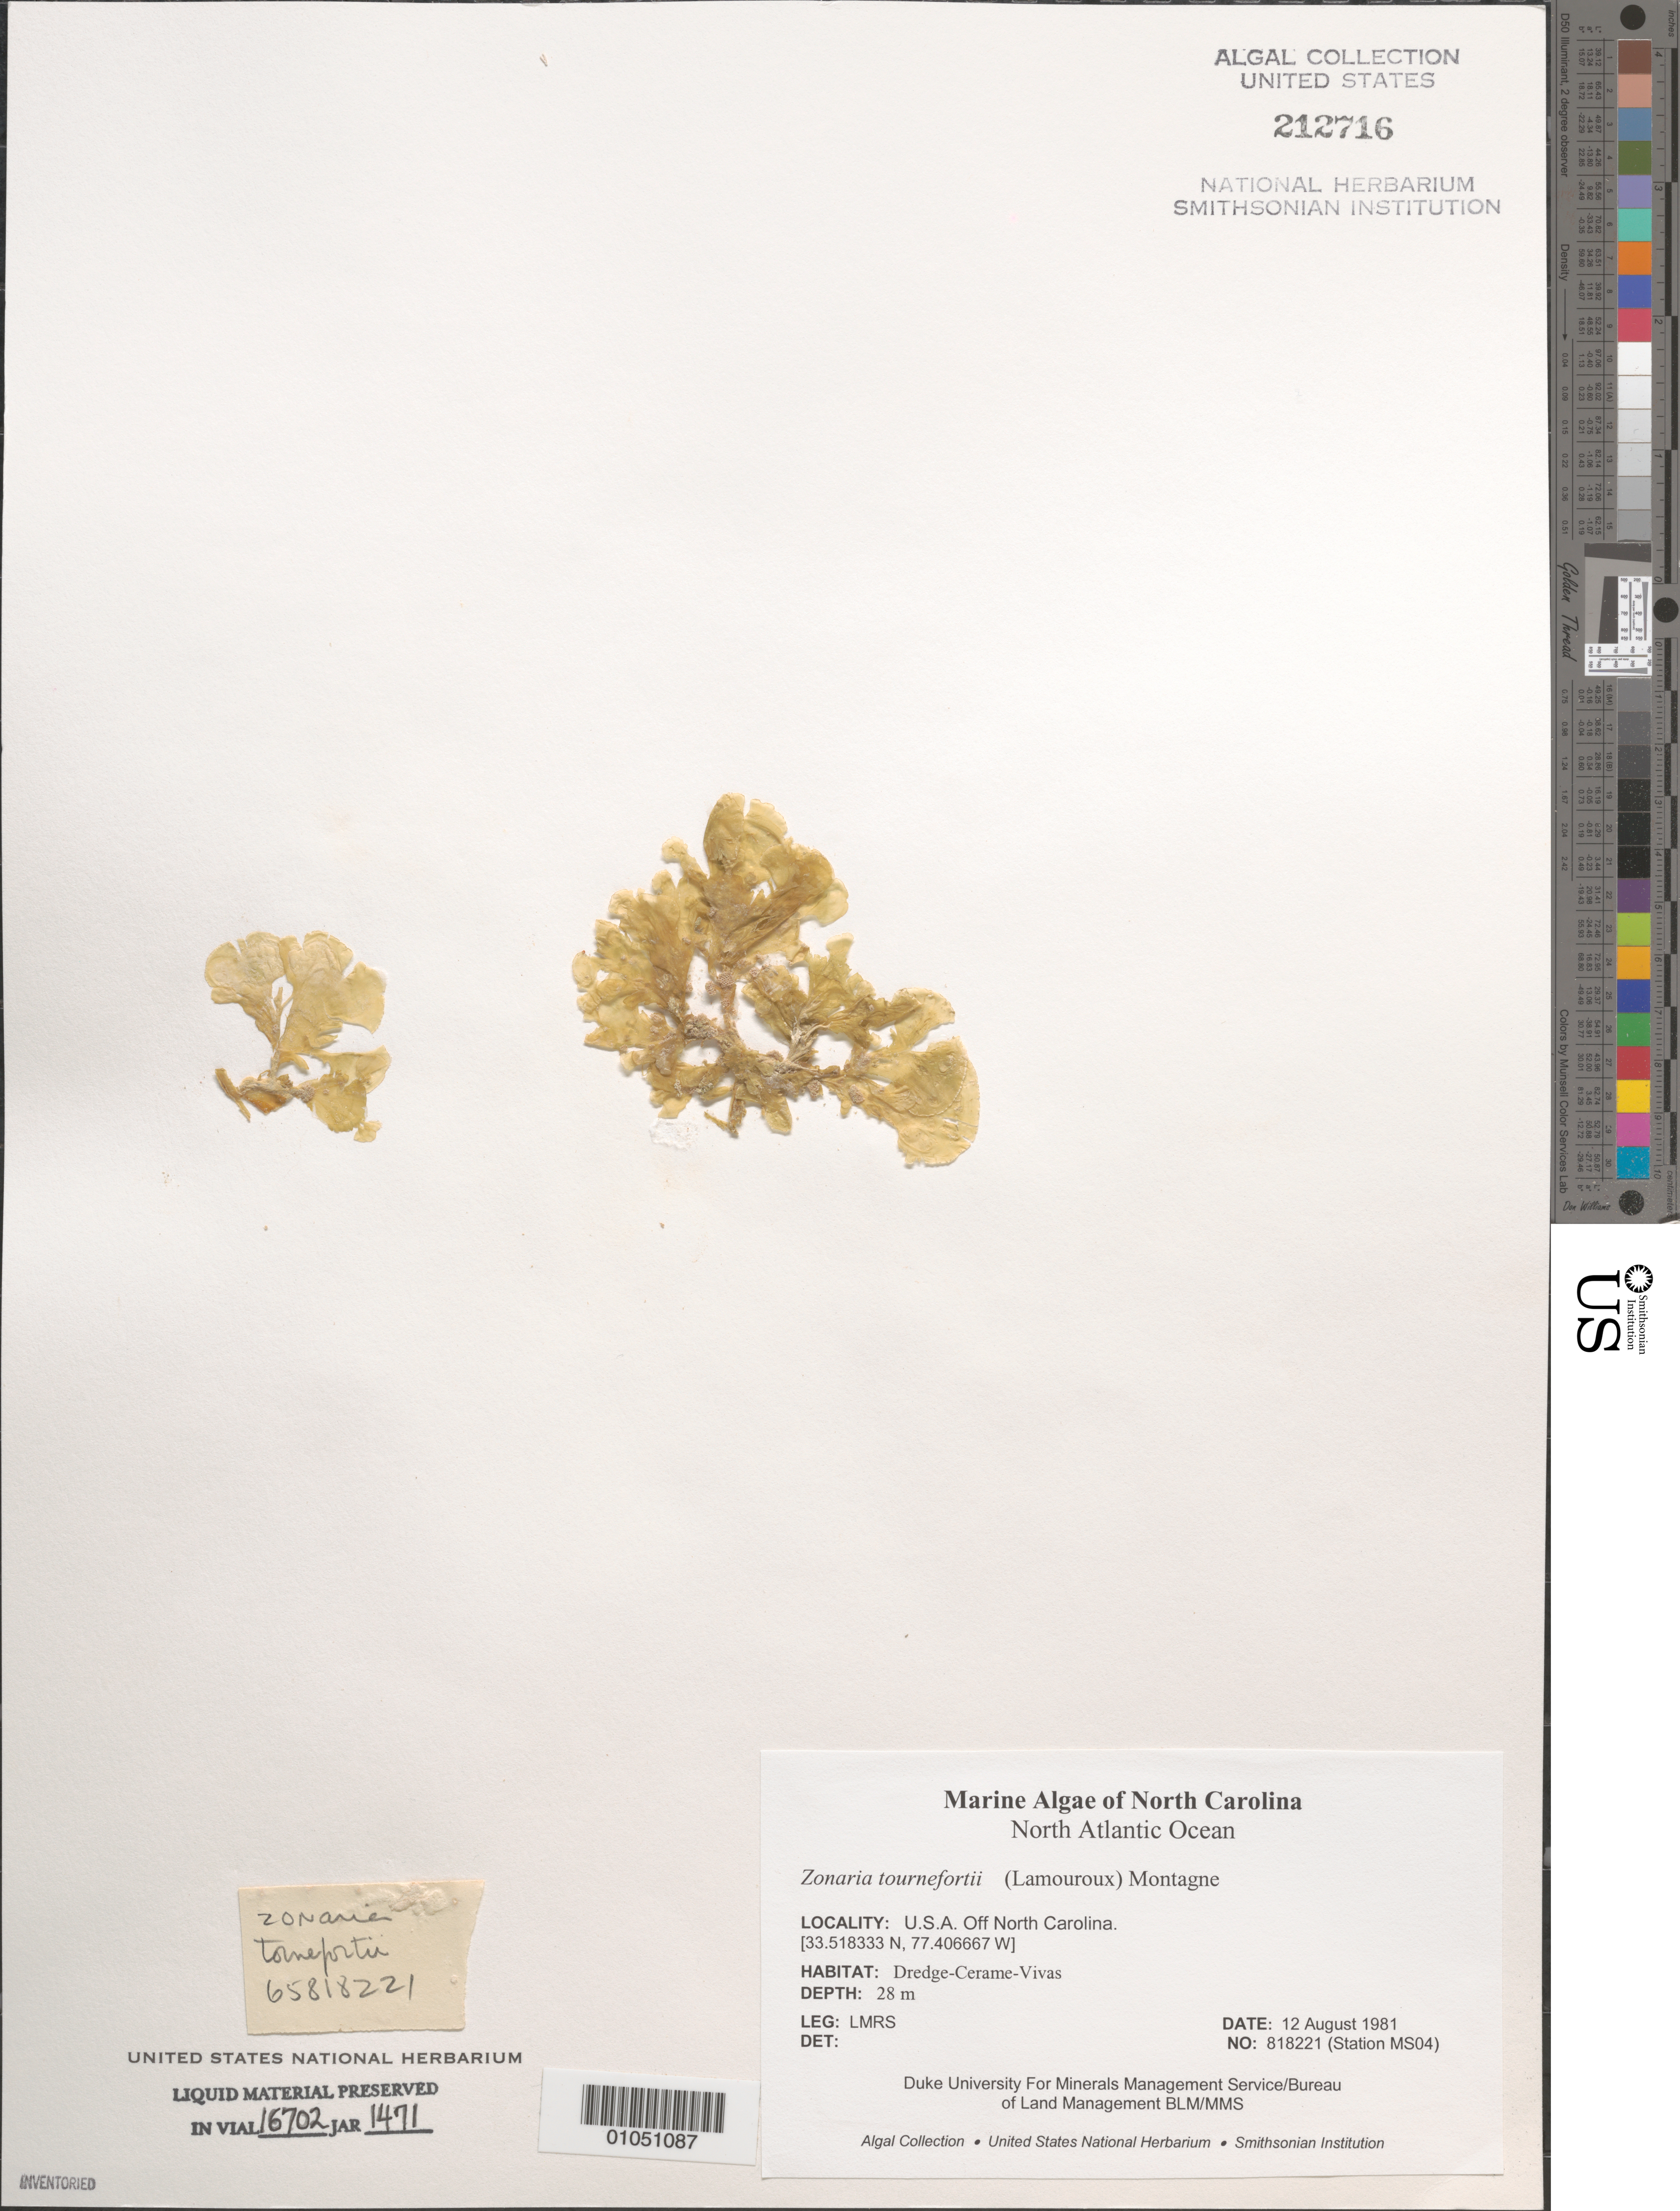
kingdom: Chromista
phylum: Ochrophyta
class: Phaeophyceae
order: Dictyotales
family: Dictyotaceae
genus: Zonaria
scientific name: Zonaria tournefortii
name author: (J.V.Lamouroux) Mont.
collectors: LMRS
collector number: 818221 (Station MS04)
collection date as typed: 12 Aug 1981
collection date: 1981-08-12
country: United States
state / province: North Carolina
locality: North Atlantic Ocean off North Carolina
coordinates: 33.518333 N, 77.406667 W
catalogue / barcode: US 212716